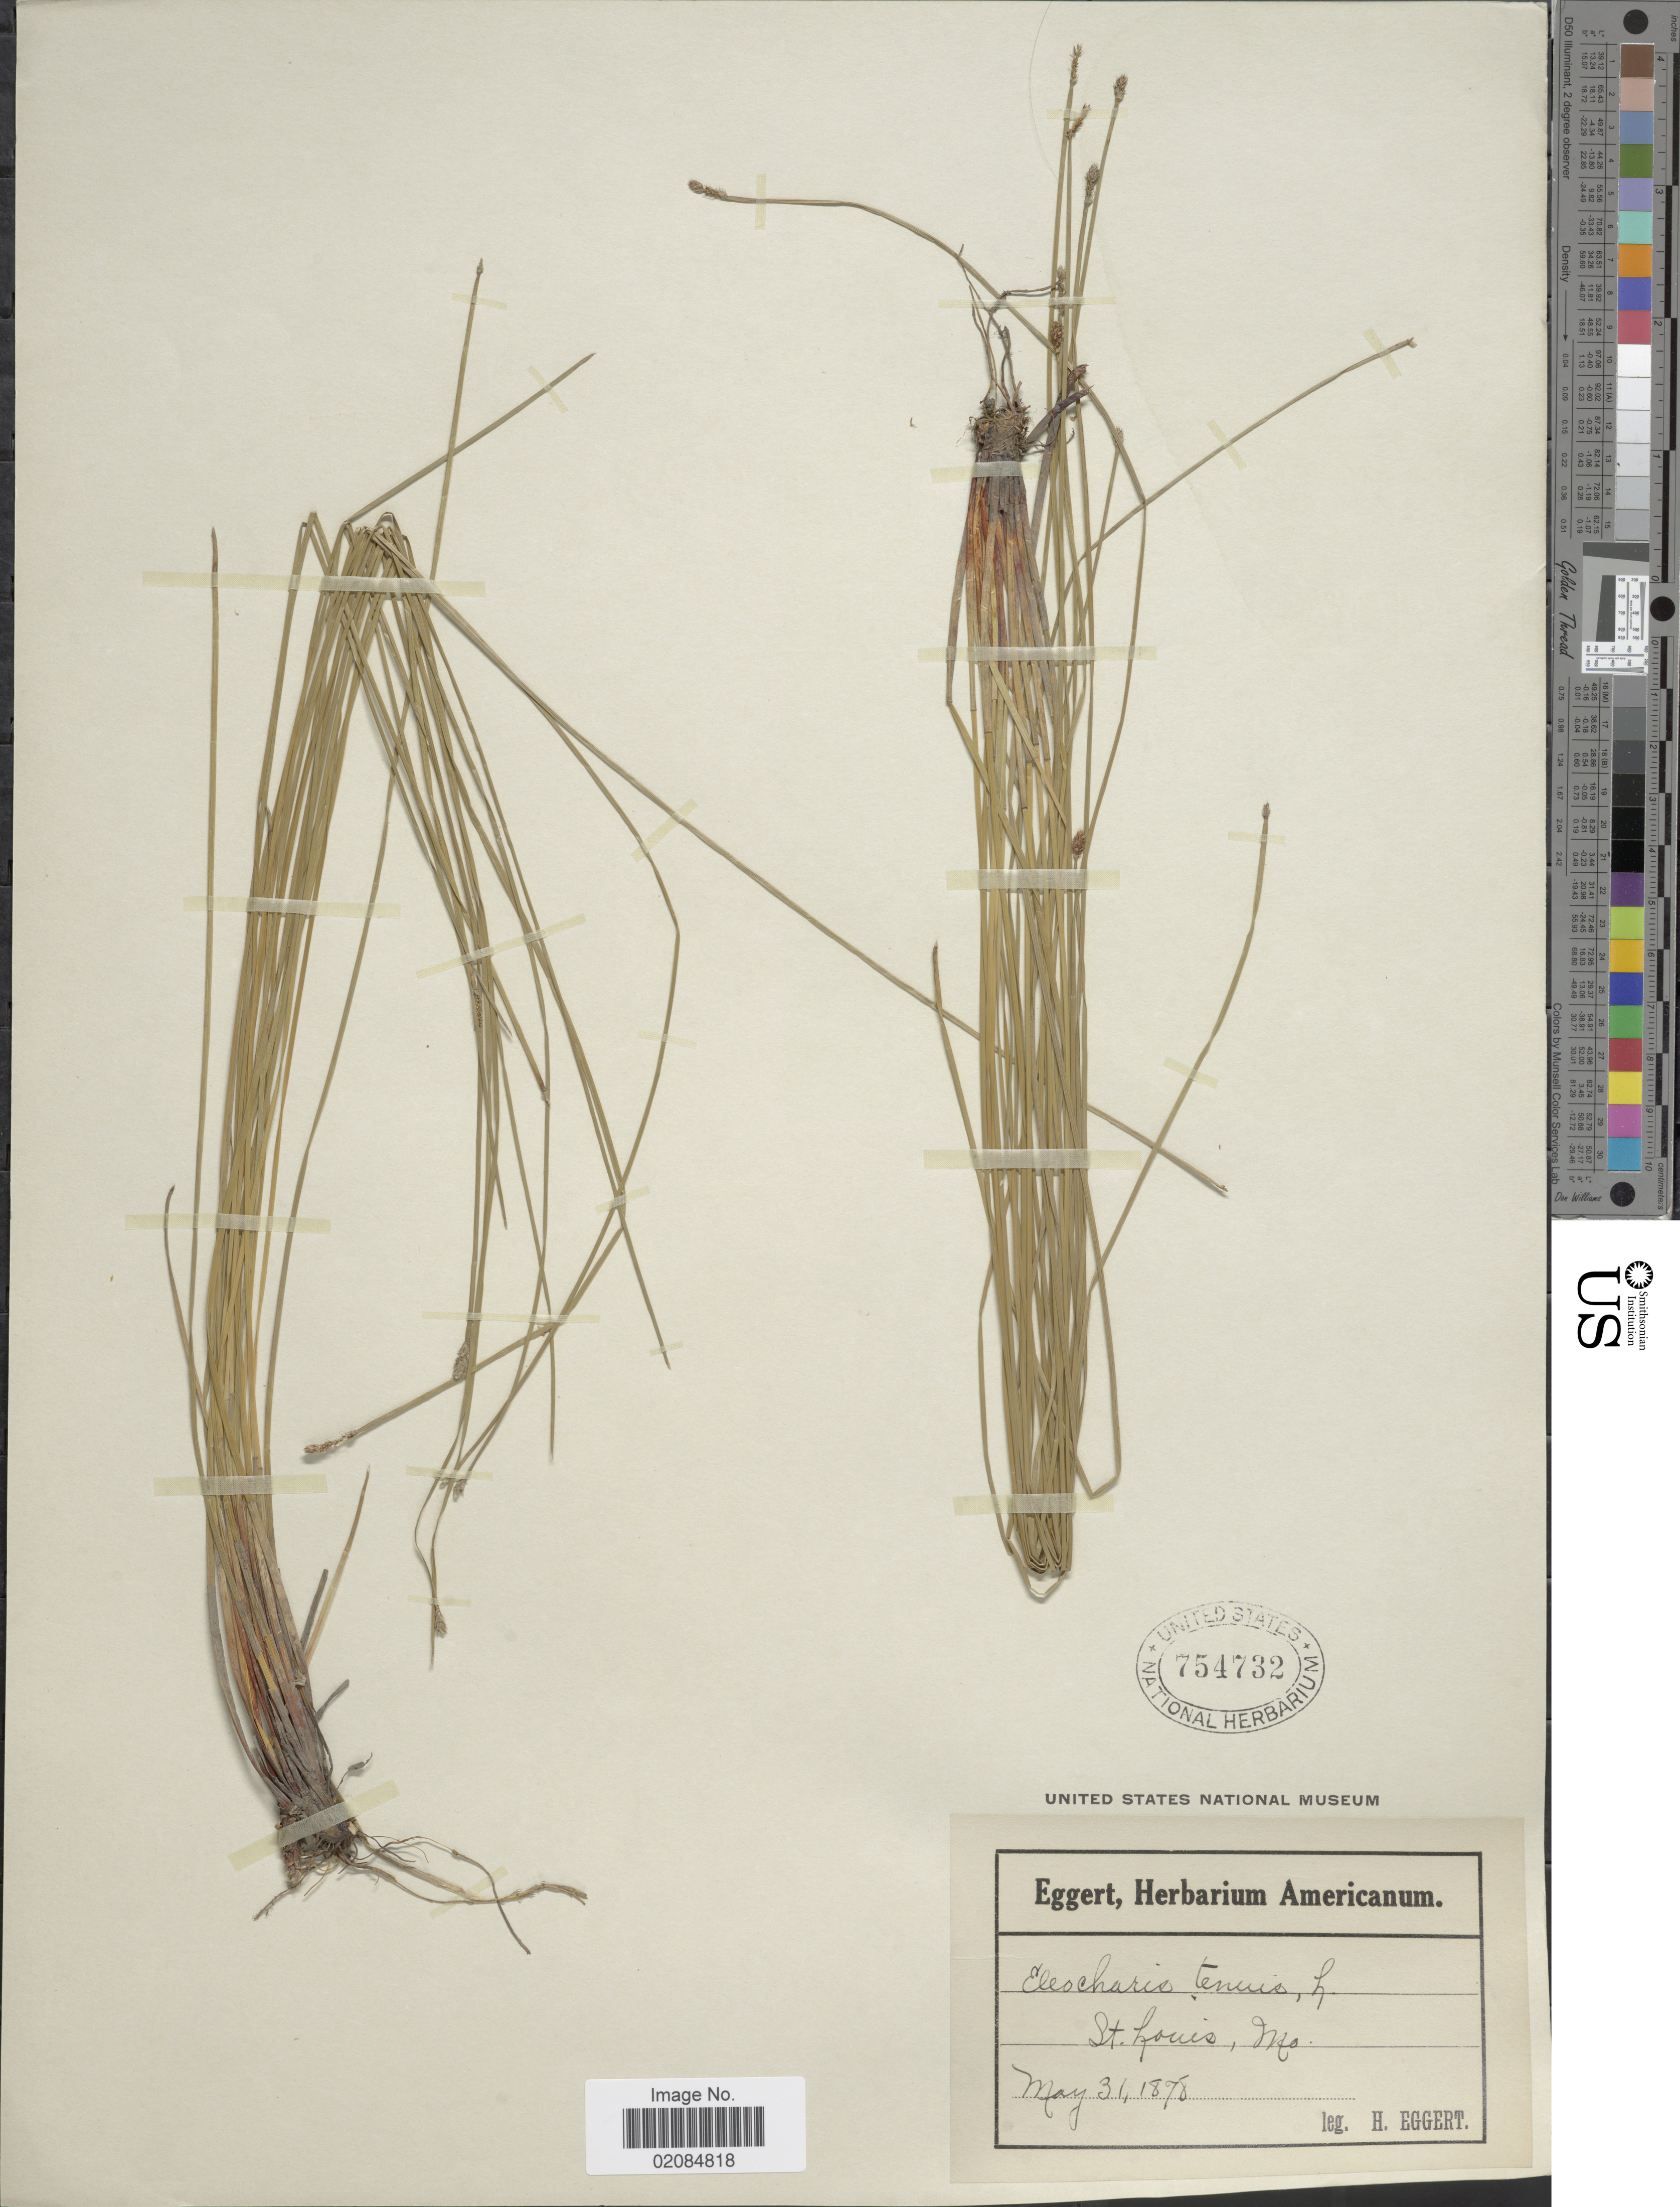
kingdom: Plantae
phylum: Tracheophyta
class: Liliopsida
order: Poales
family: Cyperaceae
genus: Eleocharis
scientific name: Eleocharis tenuis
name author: (Willd.) Schult.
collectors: H. Eggert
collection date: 1878-05-31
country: United States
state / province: Missouri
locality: St. Louis, Mo.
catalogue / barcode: US 754732